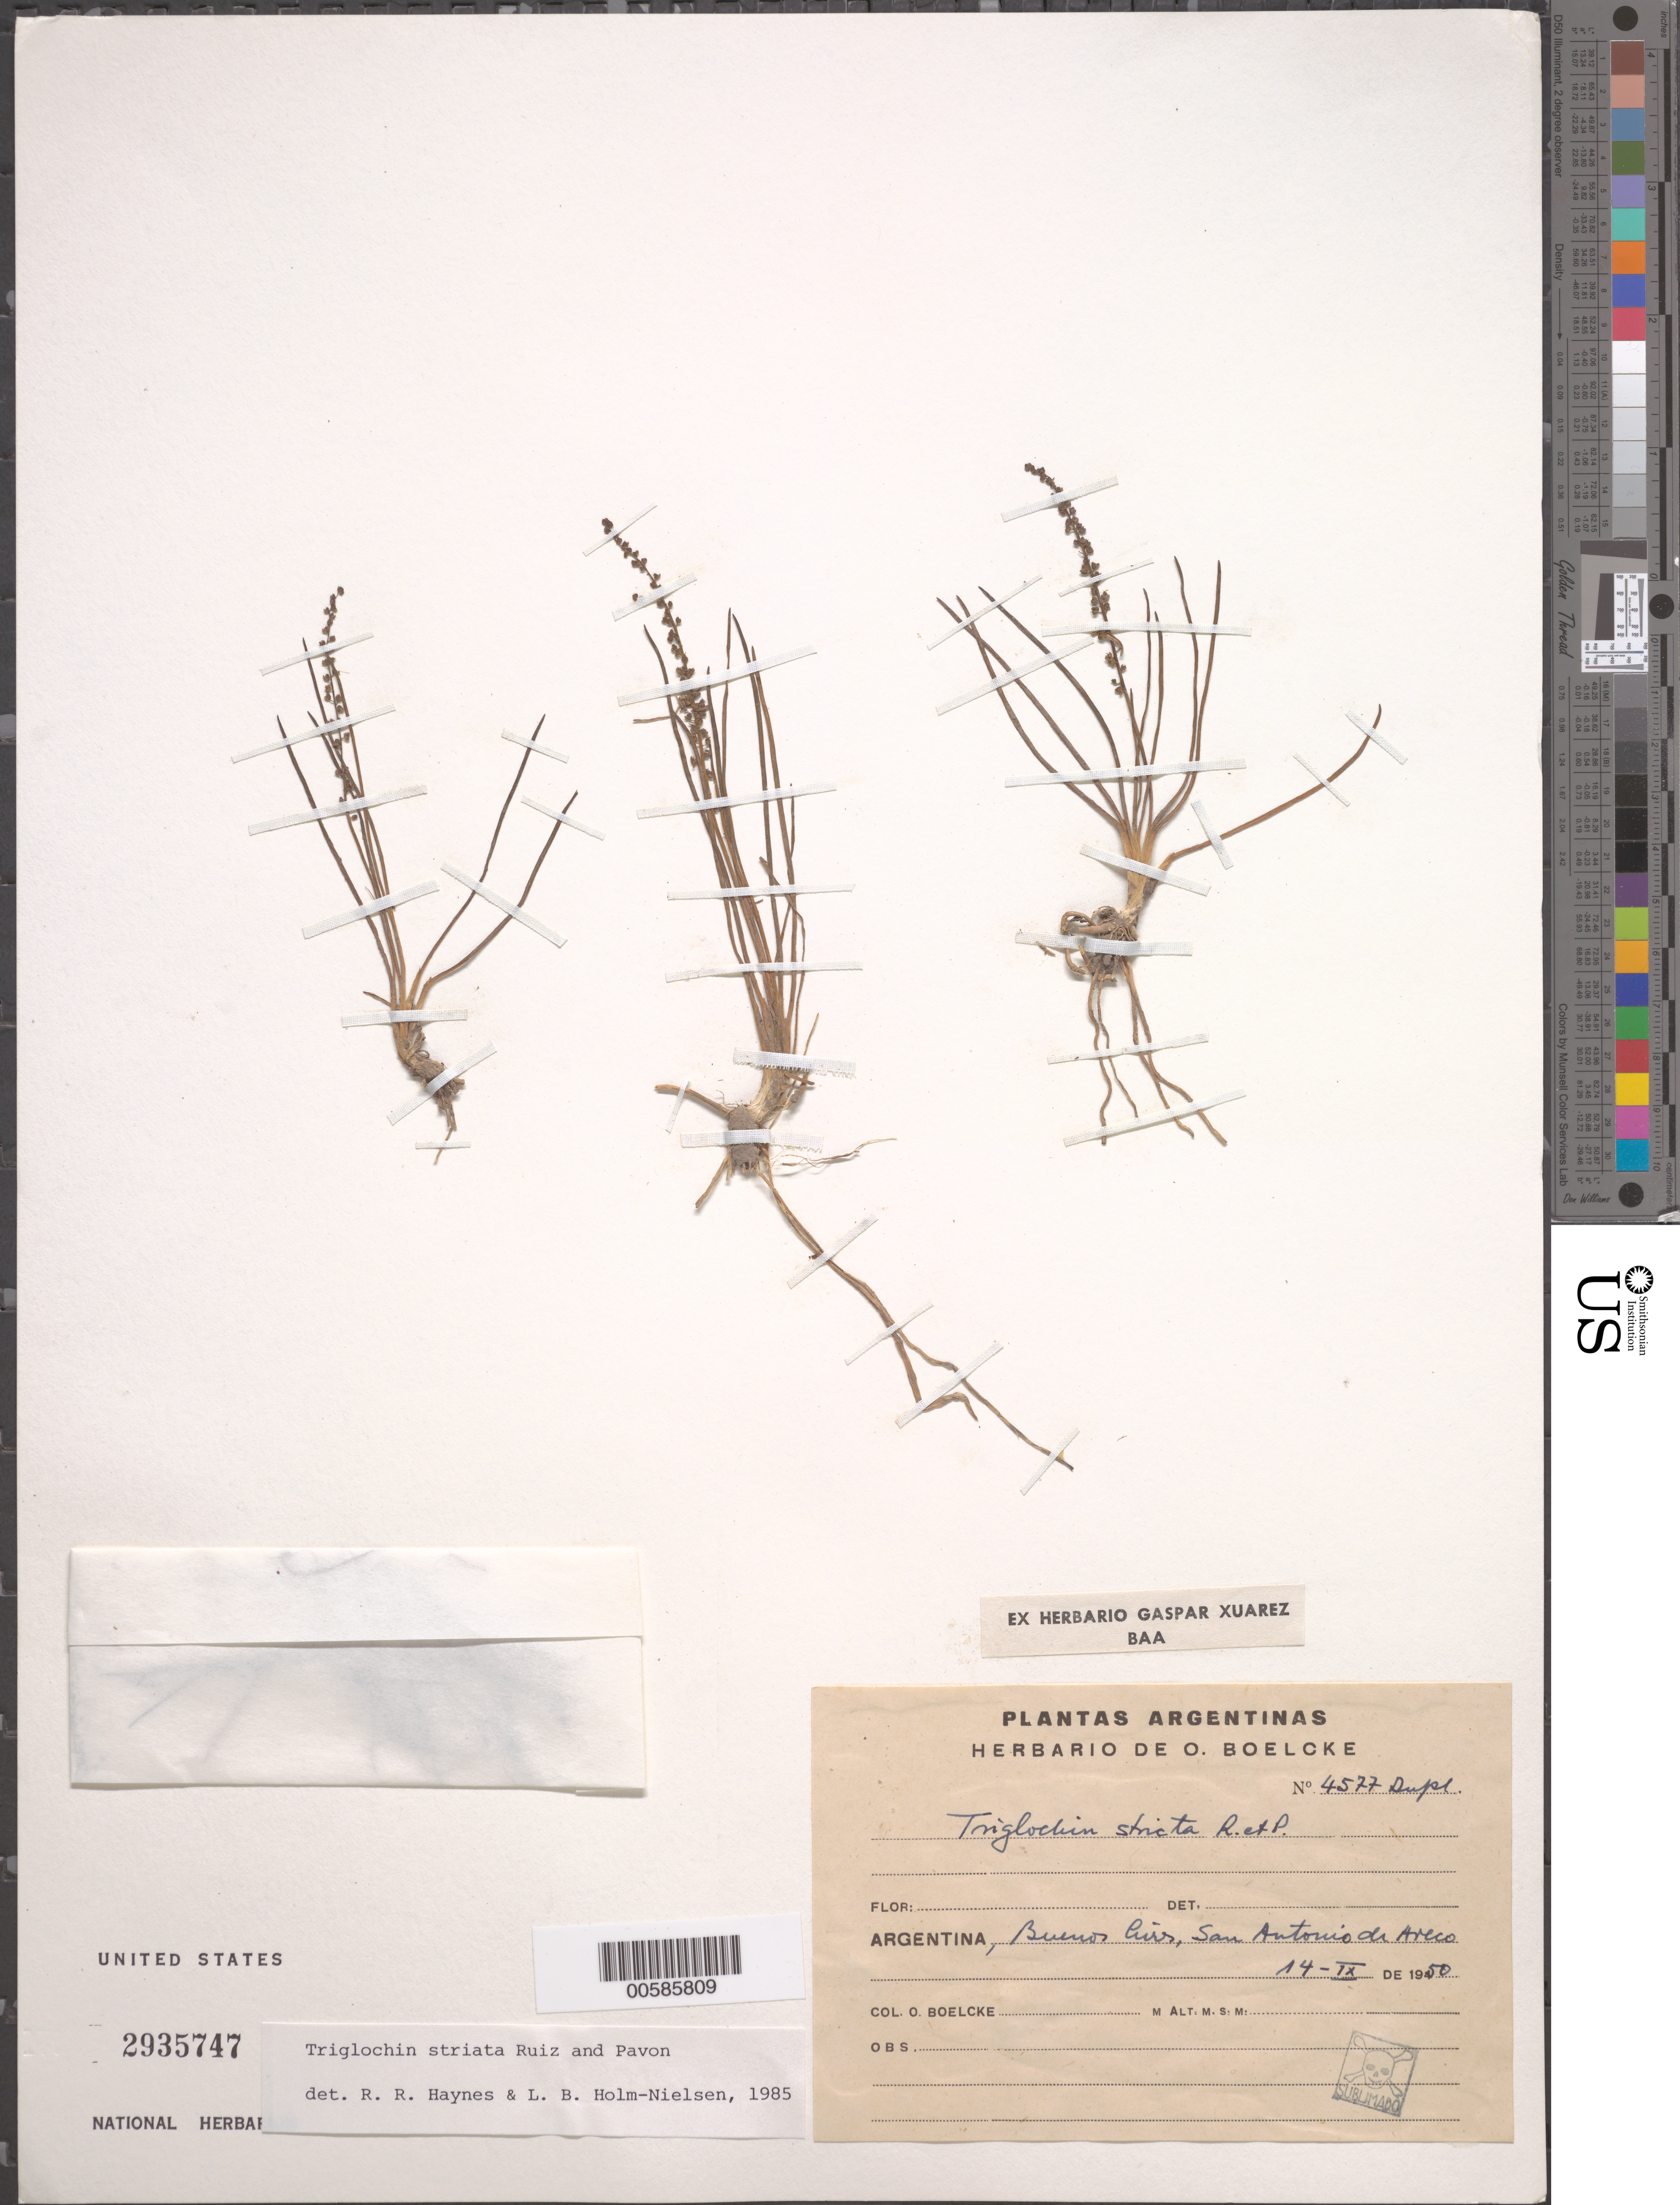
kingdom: Plantae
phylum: Tracheophyta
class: Liliopsida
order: Alismatales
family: Juncaginaceae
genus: Triglochin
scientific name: Triglochin striata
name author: Ruiz & Pav.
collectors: O. Boelcke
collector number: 4577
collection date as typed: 14 Sep 1950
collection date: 1950-09-14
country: Argentina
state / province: Buenos Aires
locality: San Antonio de Areco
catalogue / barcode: US 2935747